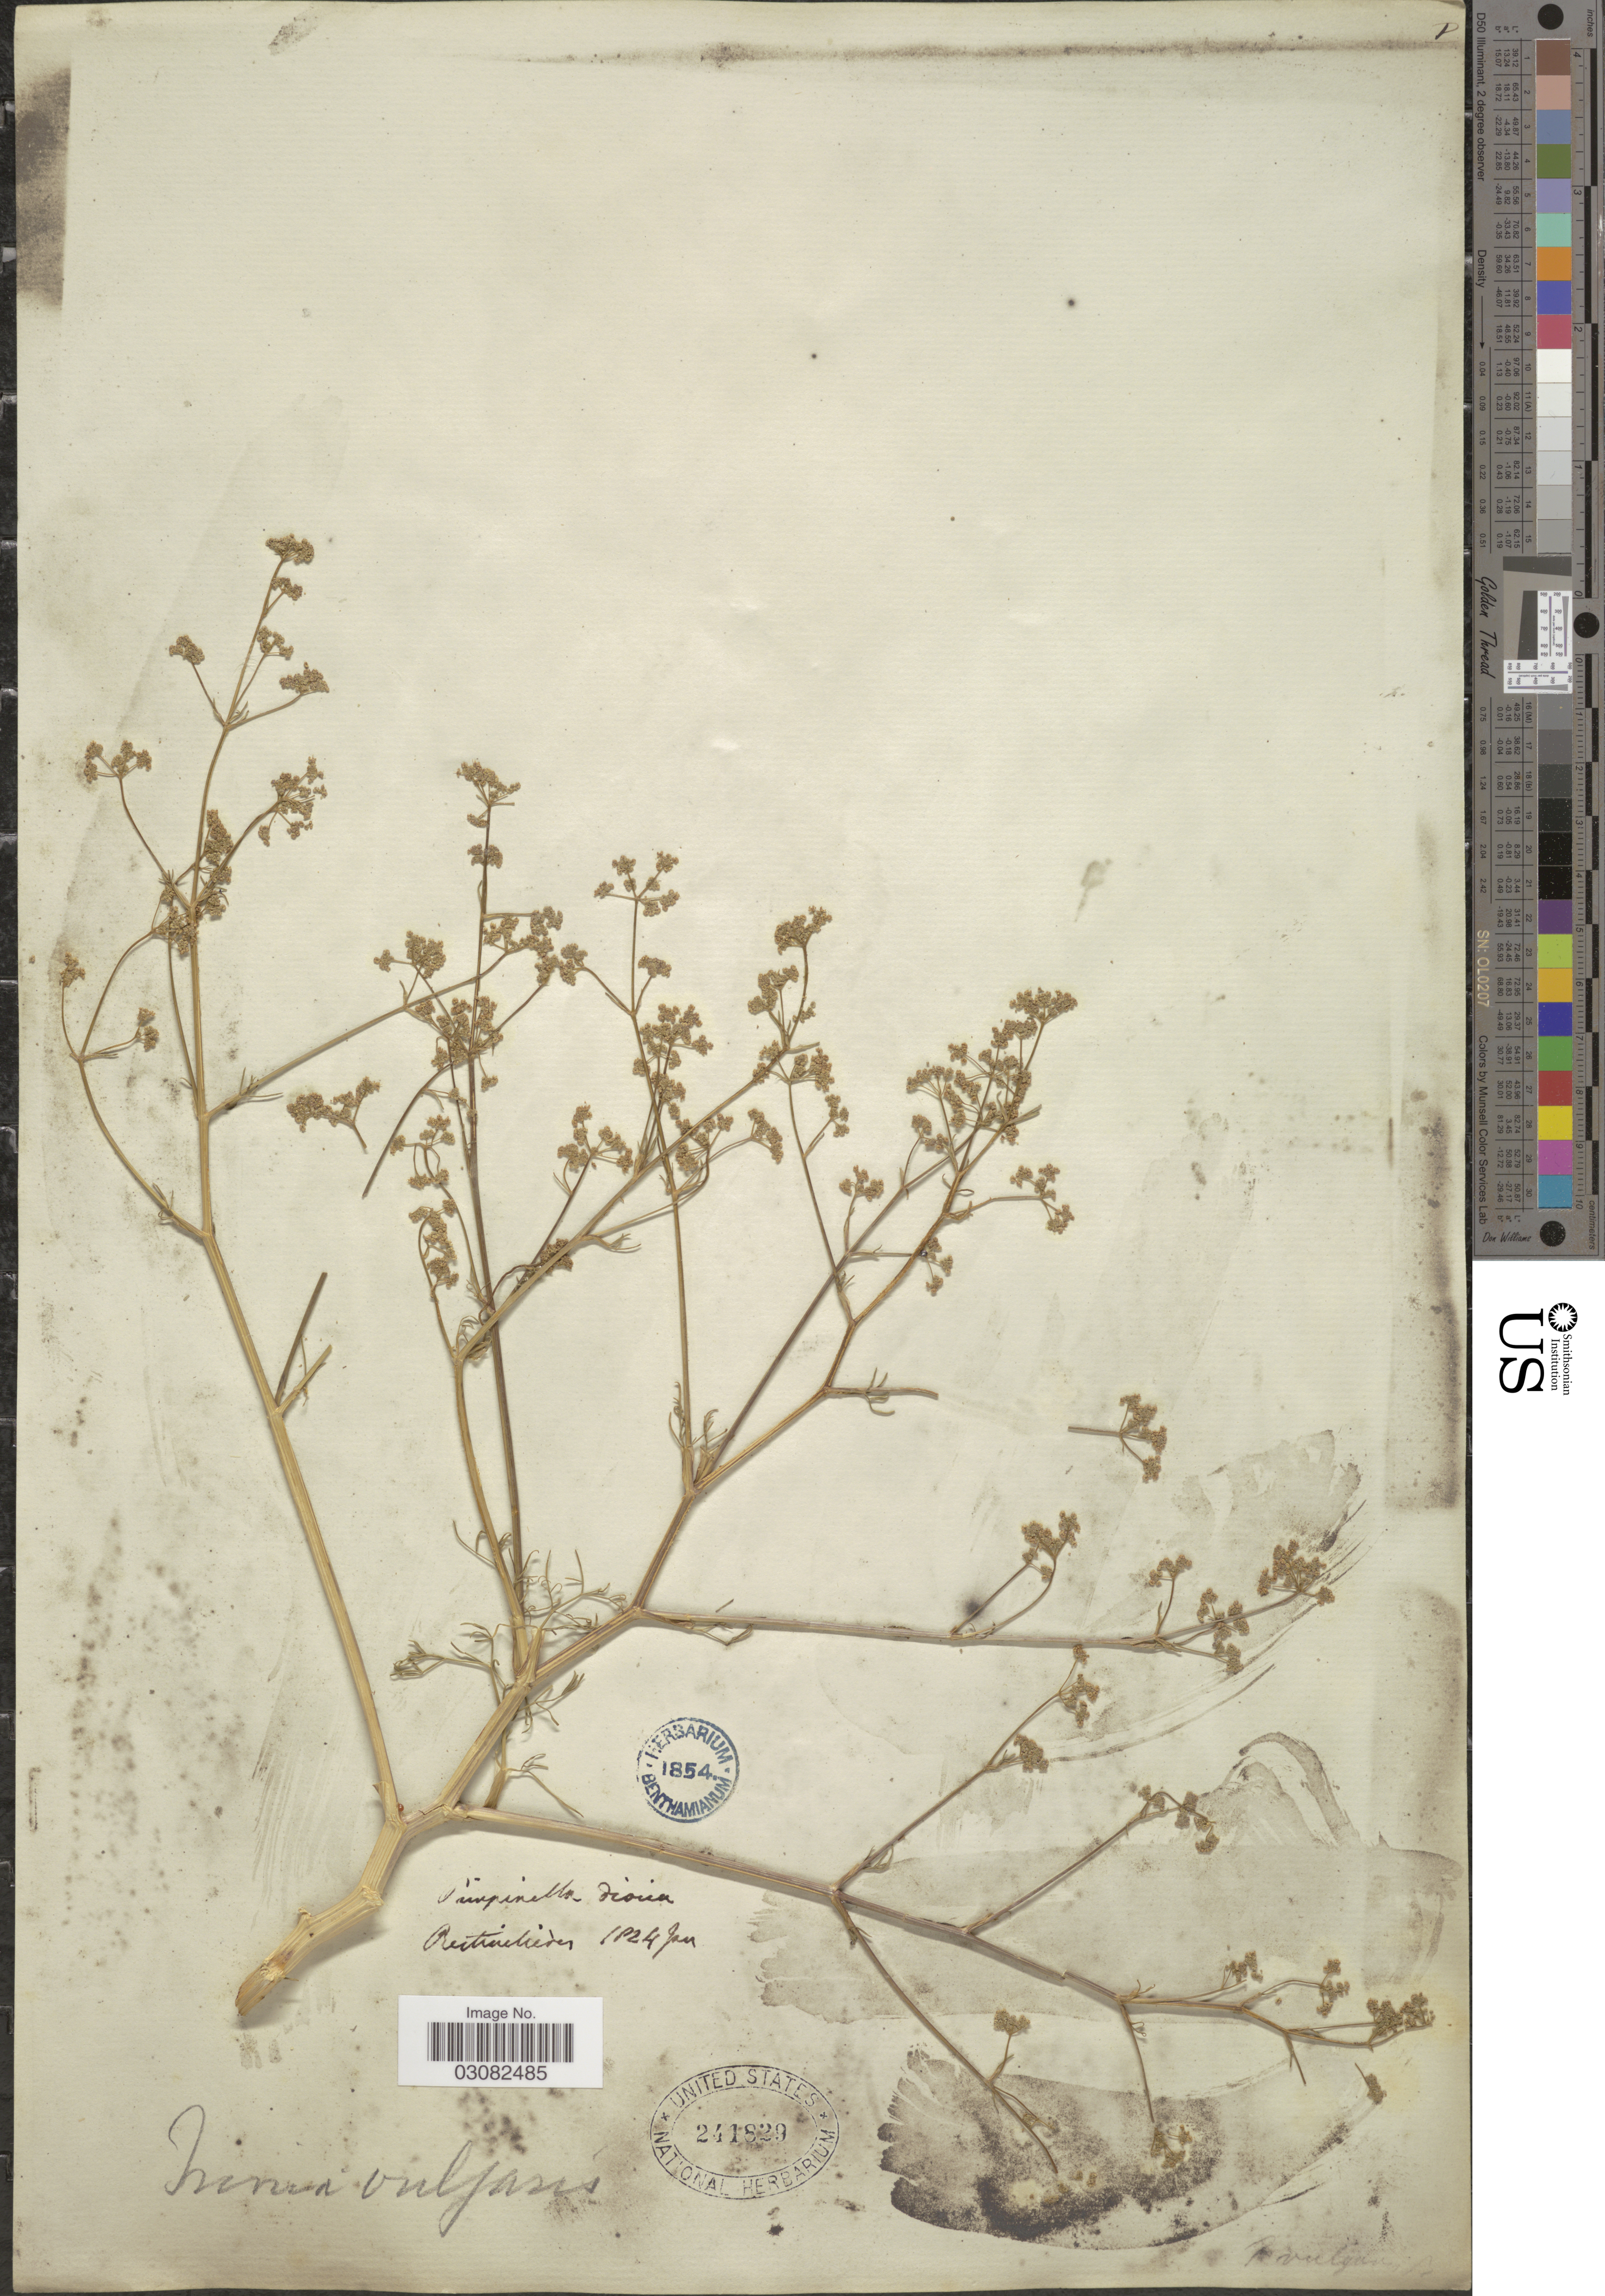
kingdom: Plantae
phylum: Tracheophyta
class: Magnoliopsida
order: Apiales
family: Apiaceae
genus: Trinia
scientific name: Trinia vulgaris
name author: DC.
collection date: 1824-06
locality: Rutinilieres [interpreted].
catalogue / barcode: US 241829